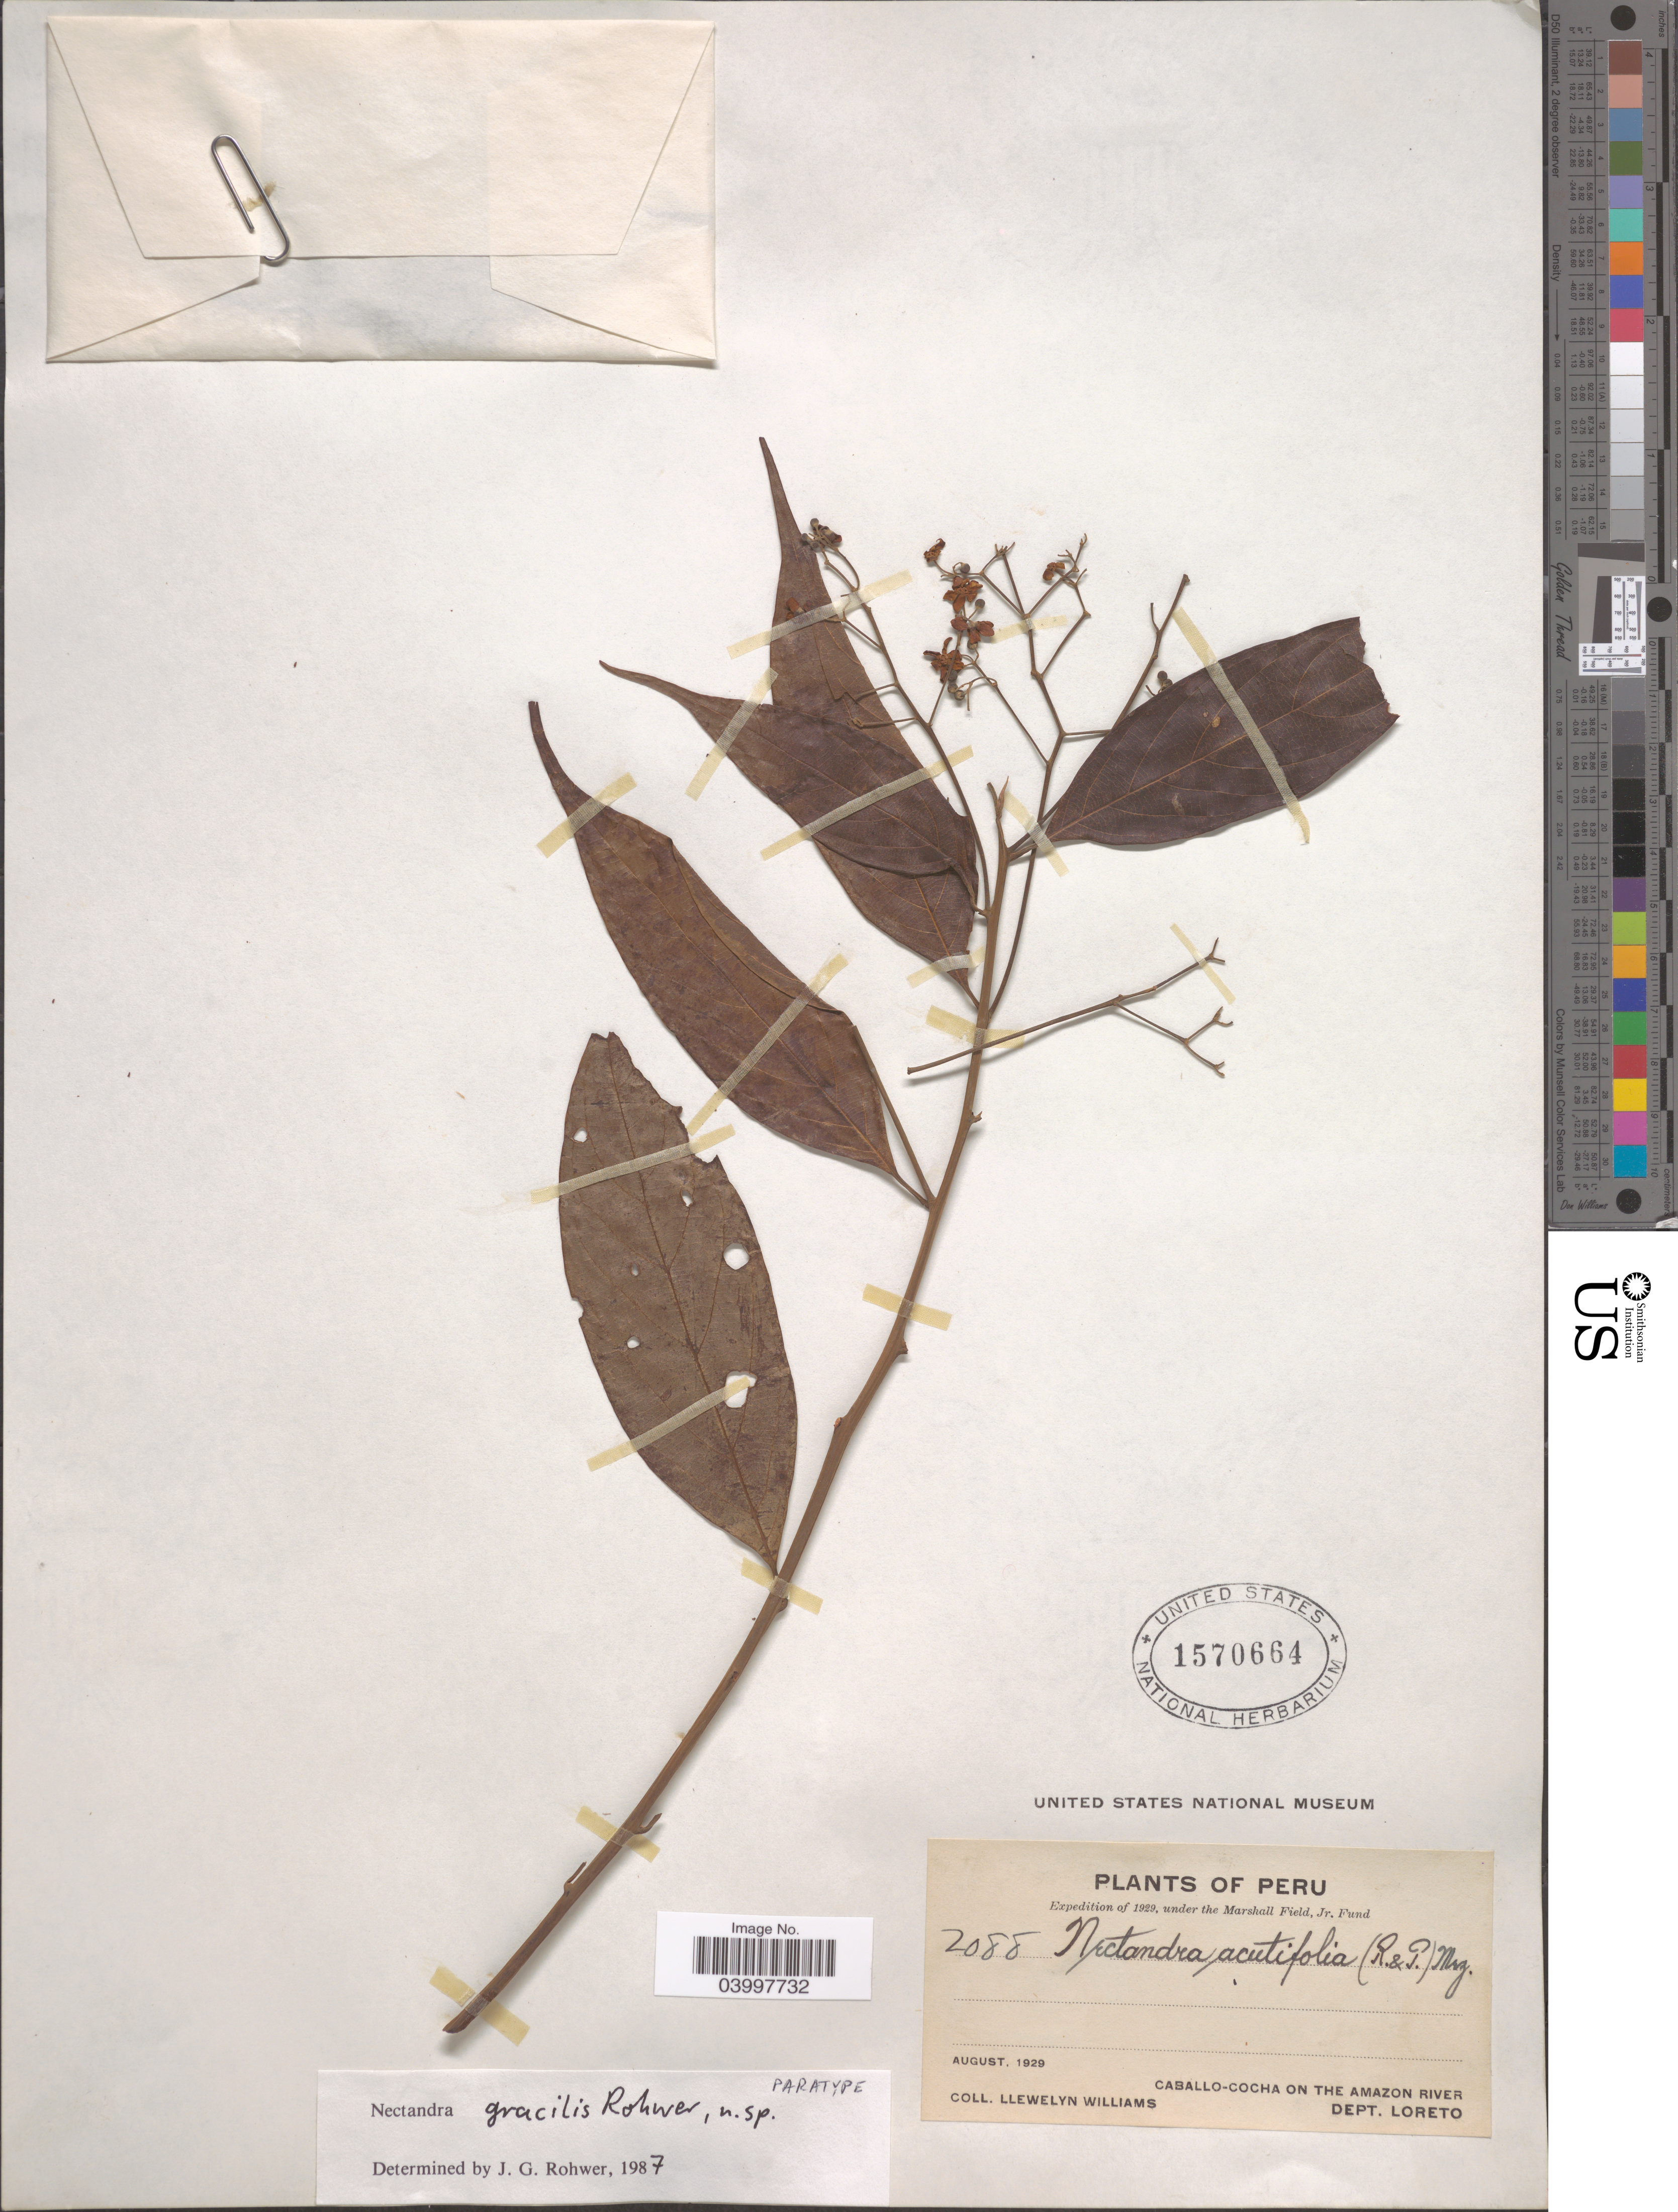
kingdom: Plantae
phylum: Tracheophyta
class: Magnoliopsida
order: Laurales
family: Lauraceae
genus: Nectandra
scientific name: Nectandra gracilis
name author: Rohwer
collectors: Ll. Williams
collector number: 2088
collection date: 1929-08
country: Peru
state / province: Loreto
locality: Caballo-Cocha on the Amazon River. Dept. Loreto.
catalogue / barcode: US 1570664